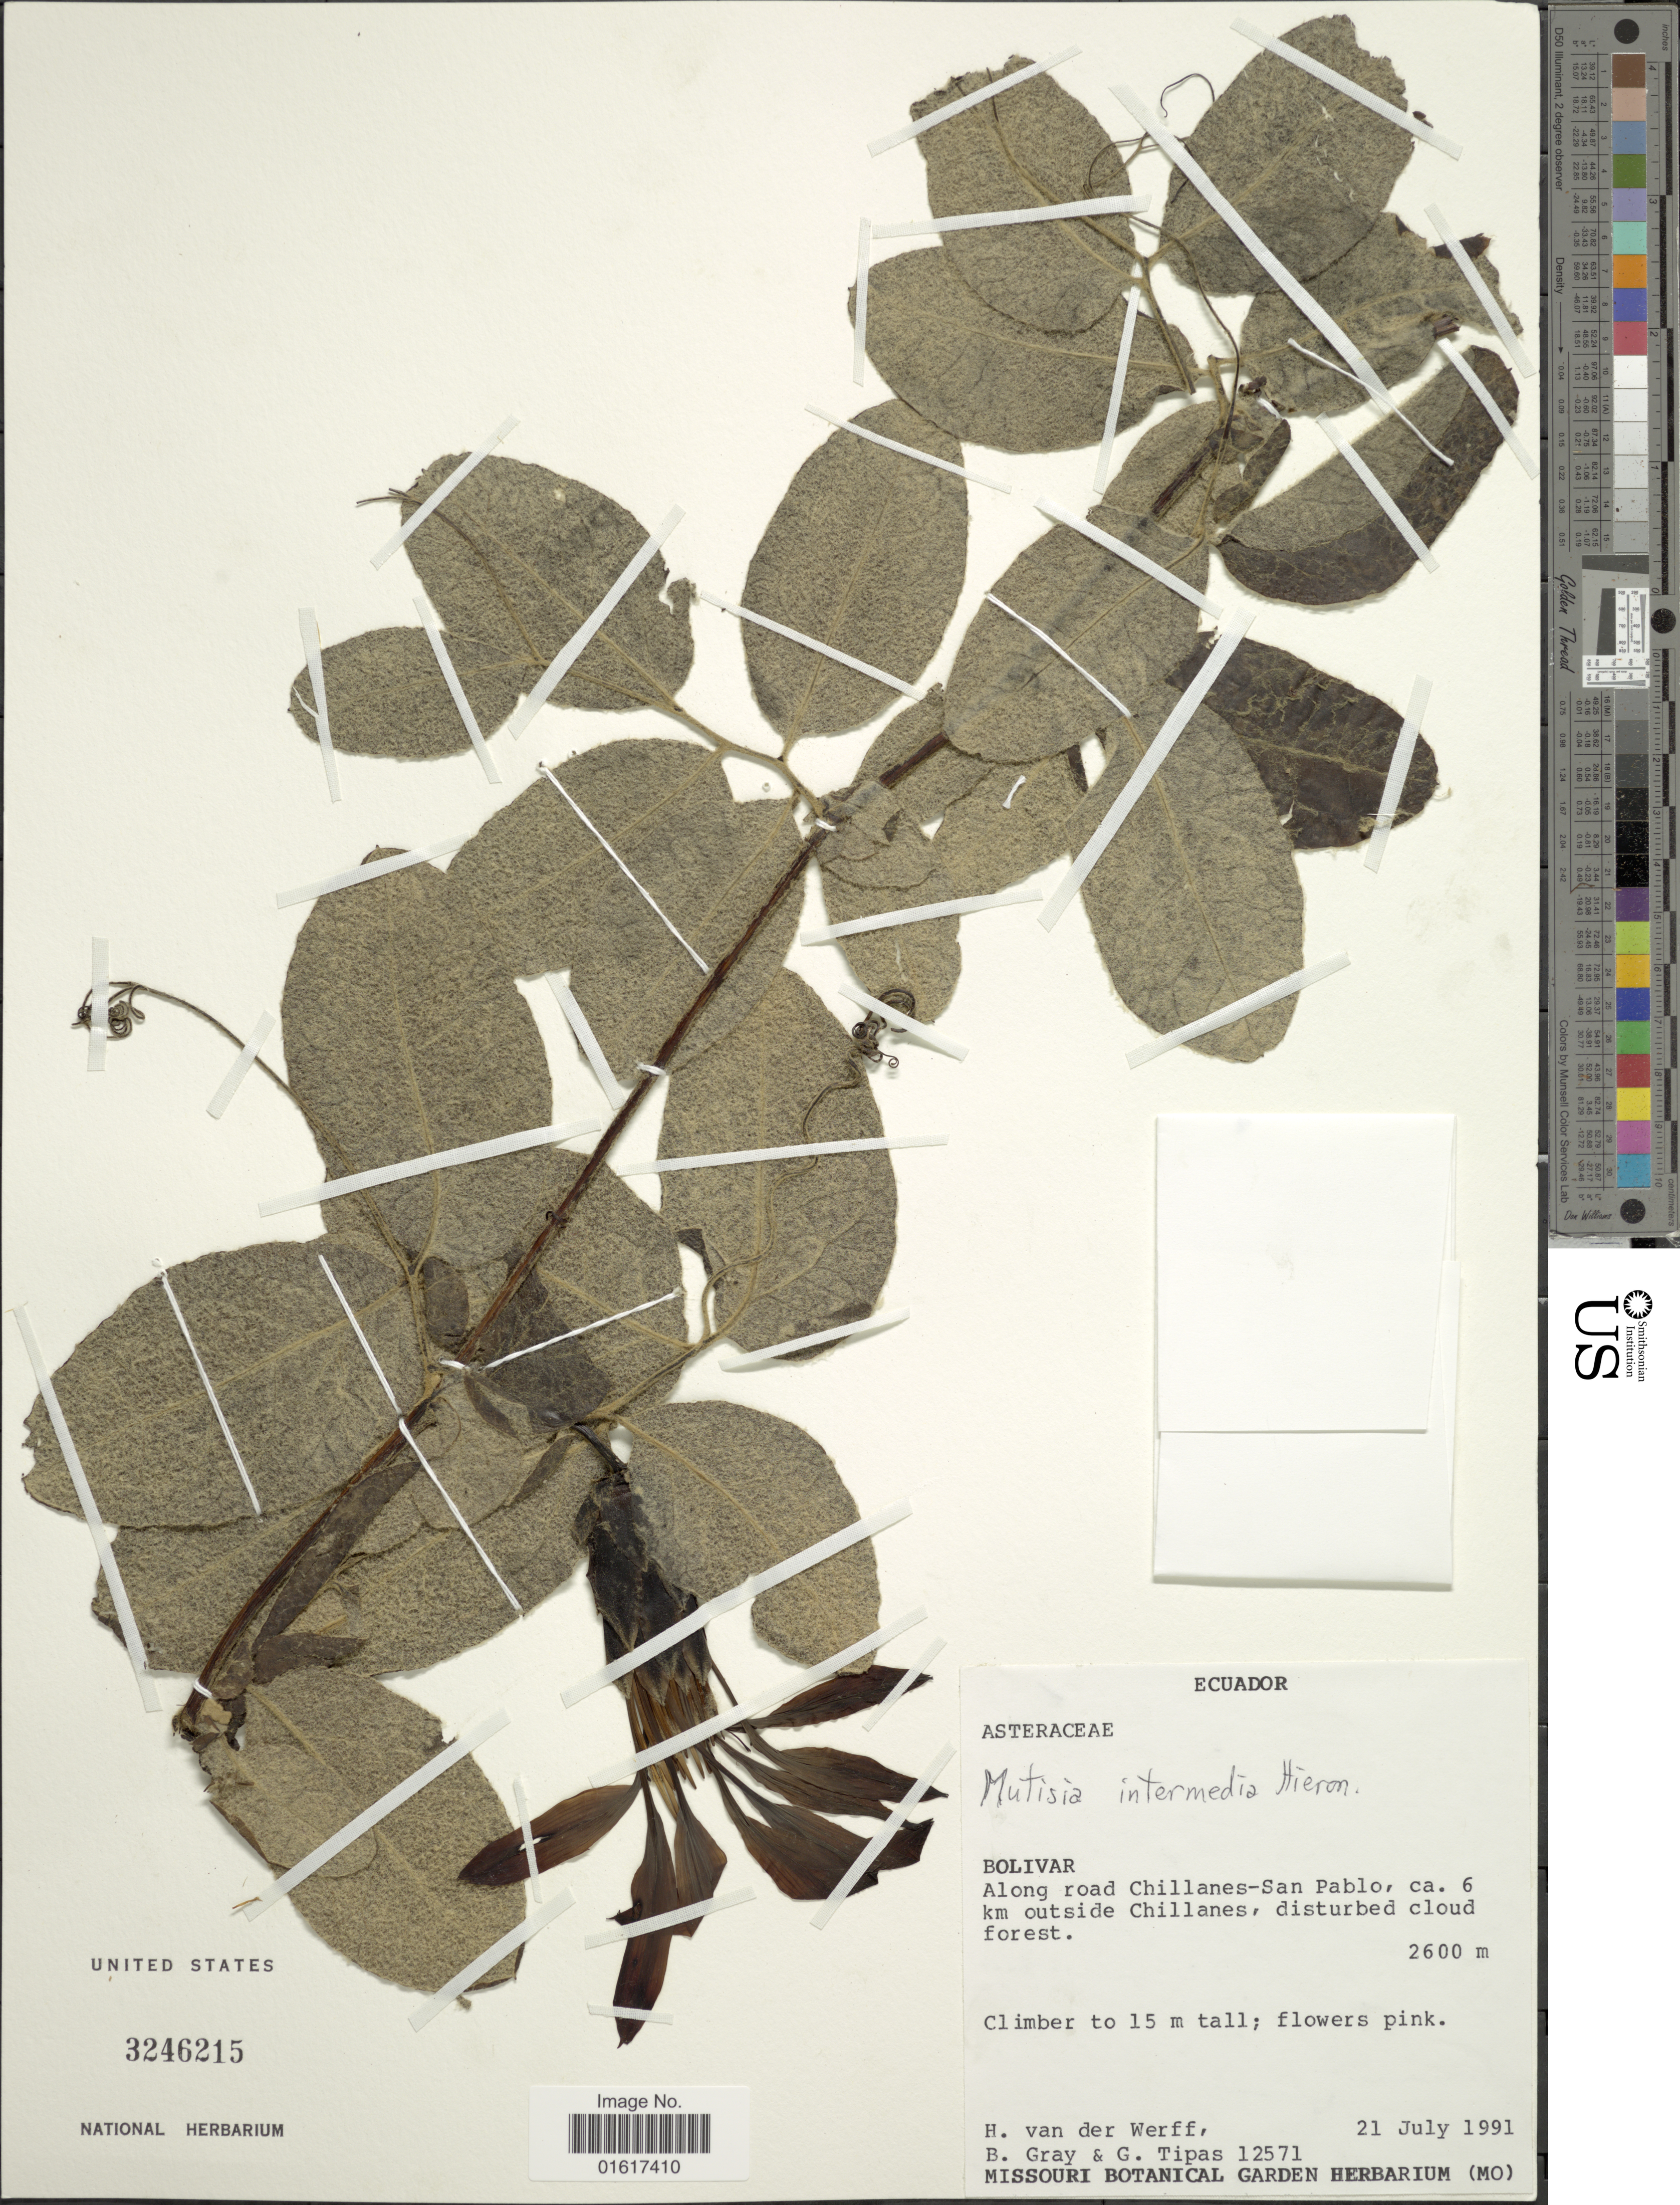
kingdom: Plantae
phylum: Tracheophyta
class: Magnoliopsida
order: Asterales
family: Asteraceae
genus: Mutisia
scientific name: Mutisia intermedia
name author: Hieron.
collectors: H. van der Werff, B. Gray & G. Tipas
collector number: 12571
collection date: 1991-07-21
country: Ecuador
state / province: Bolívar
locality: Along road Chillanes-San Pablo, ca. 6 km outside Chillanes, disturbed cloud forest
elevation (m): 2600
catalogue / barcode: US 3246215